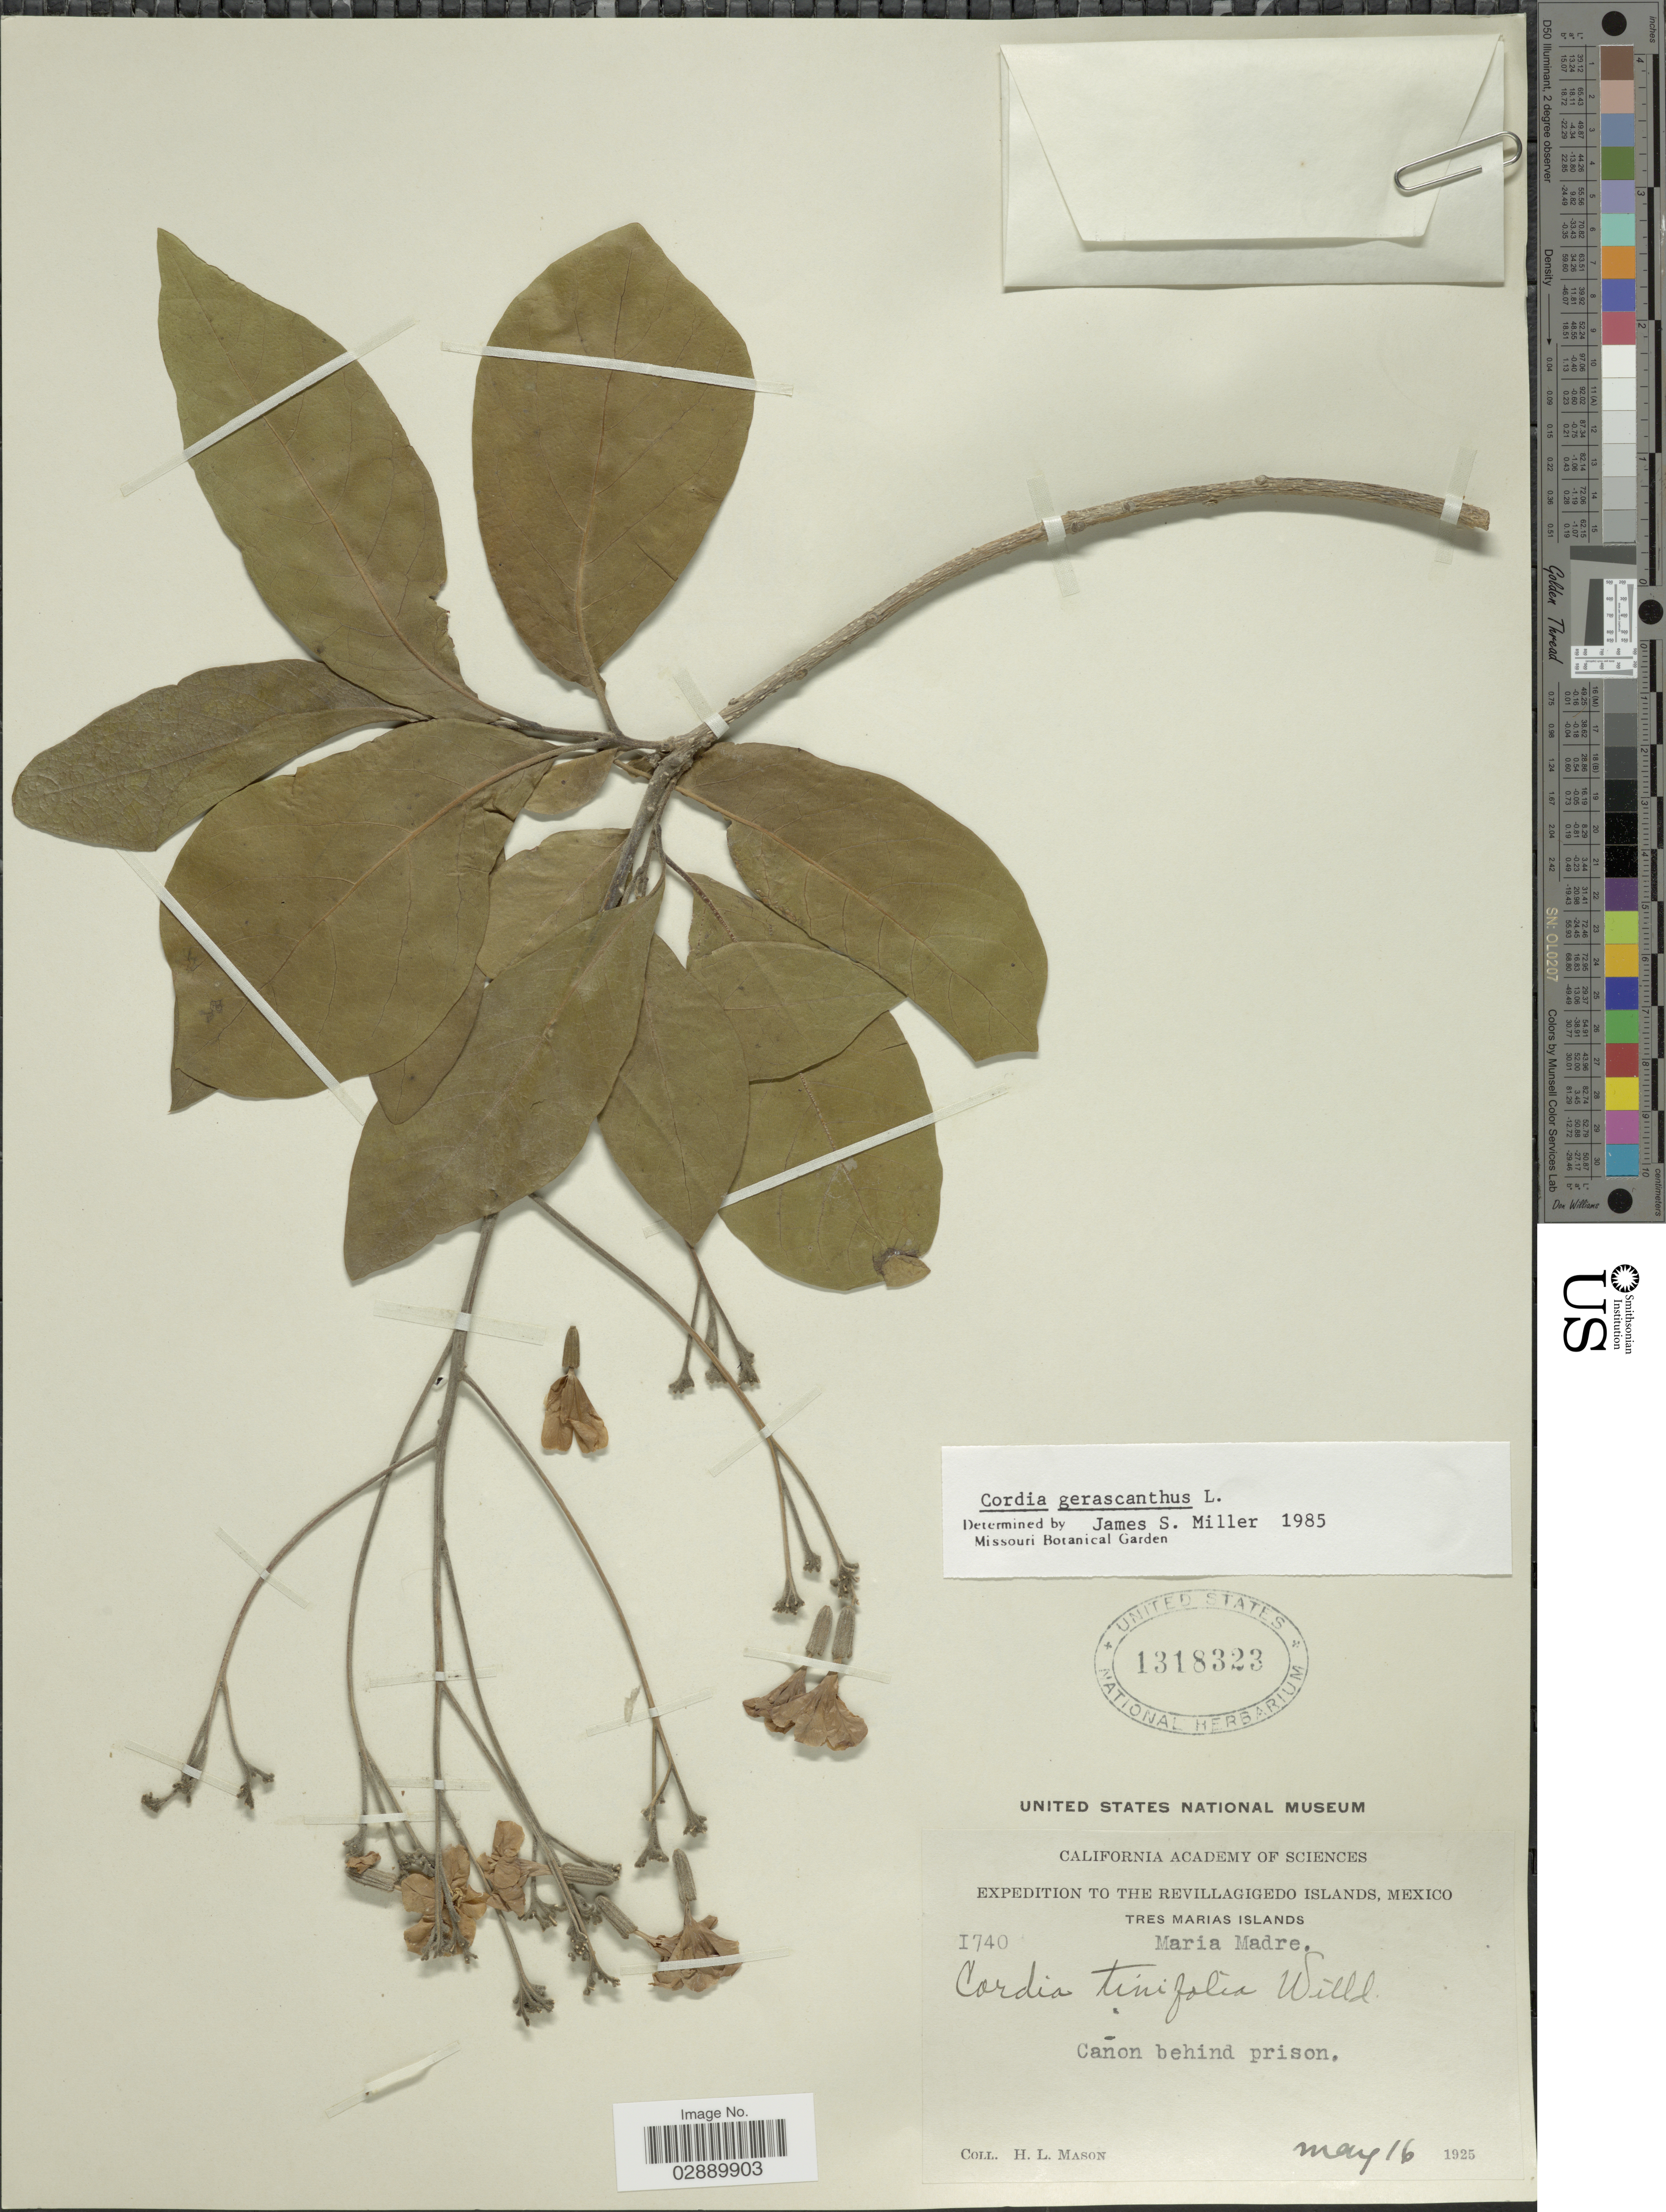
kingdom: Plantae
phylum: Tracheophyta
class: Magnoliopsida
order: Boraginales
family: Cordiaceae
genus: Cordia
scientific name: Cordia gerascanthus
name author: L.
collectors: H. L. Mason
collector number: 1740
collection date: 1925-05-16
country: Mexico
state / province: Nayarit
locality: The Revillagigedo Islands, Tres Marias Islands, Maria Madre.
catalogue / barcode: US 1318323